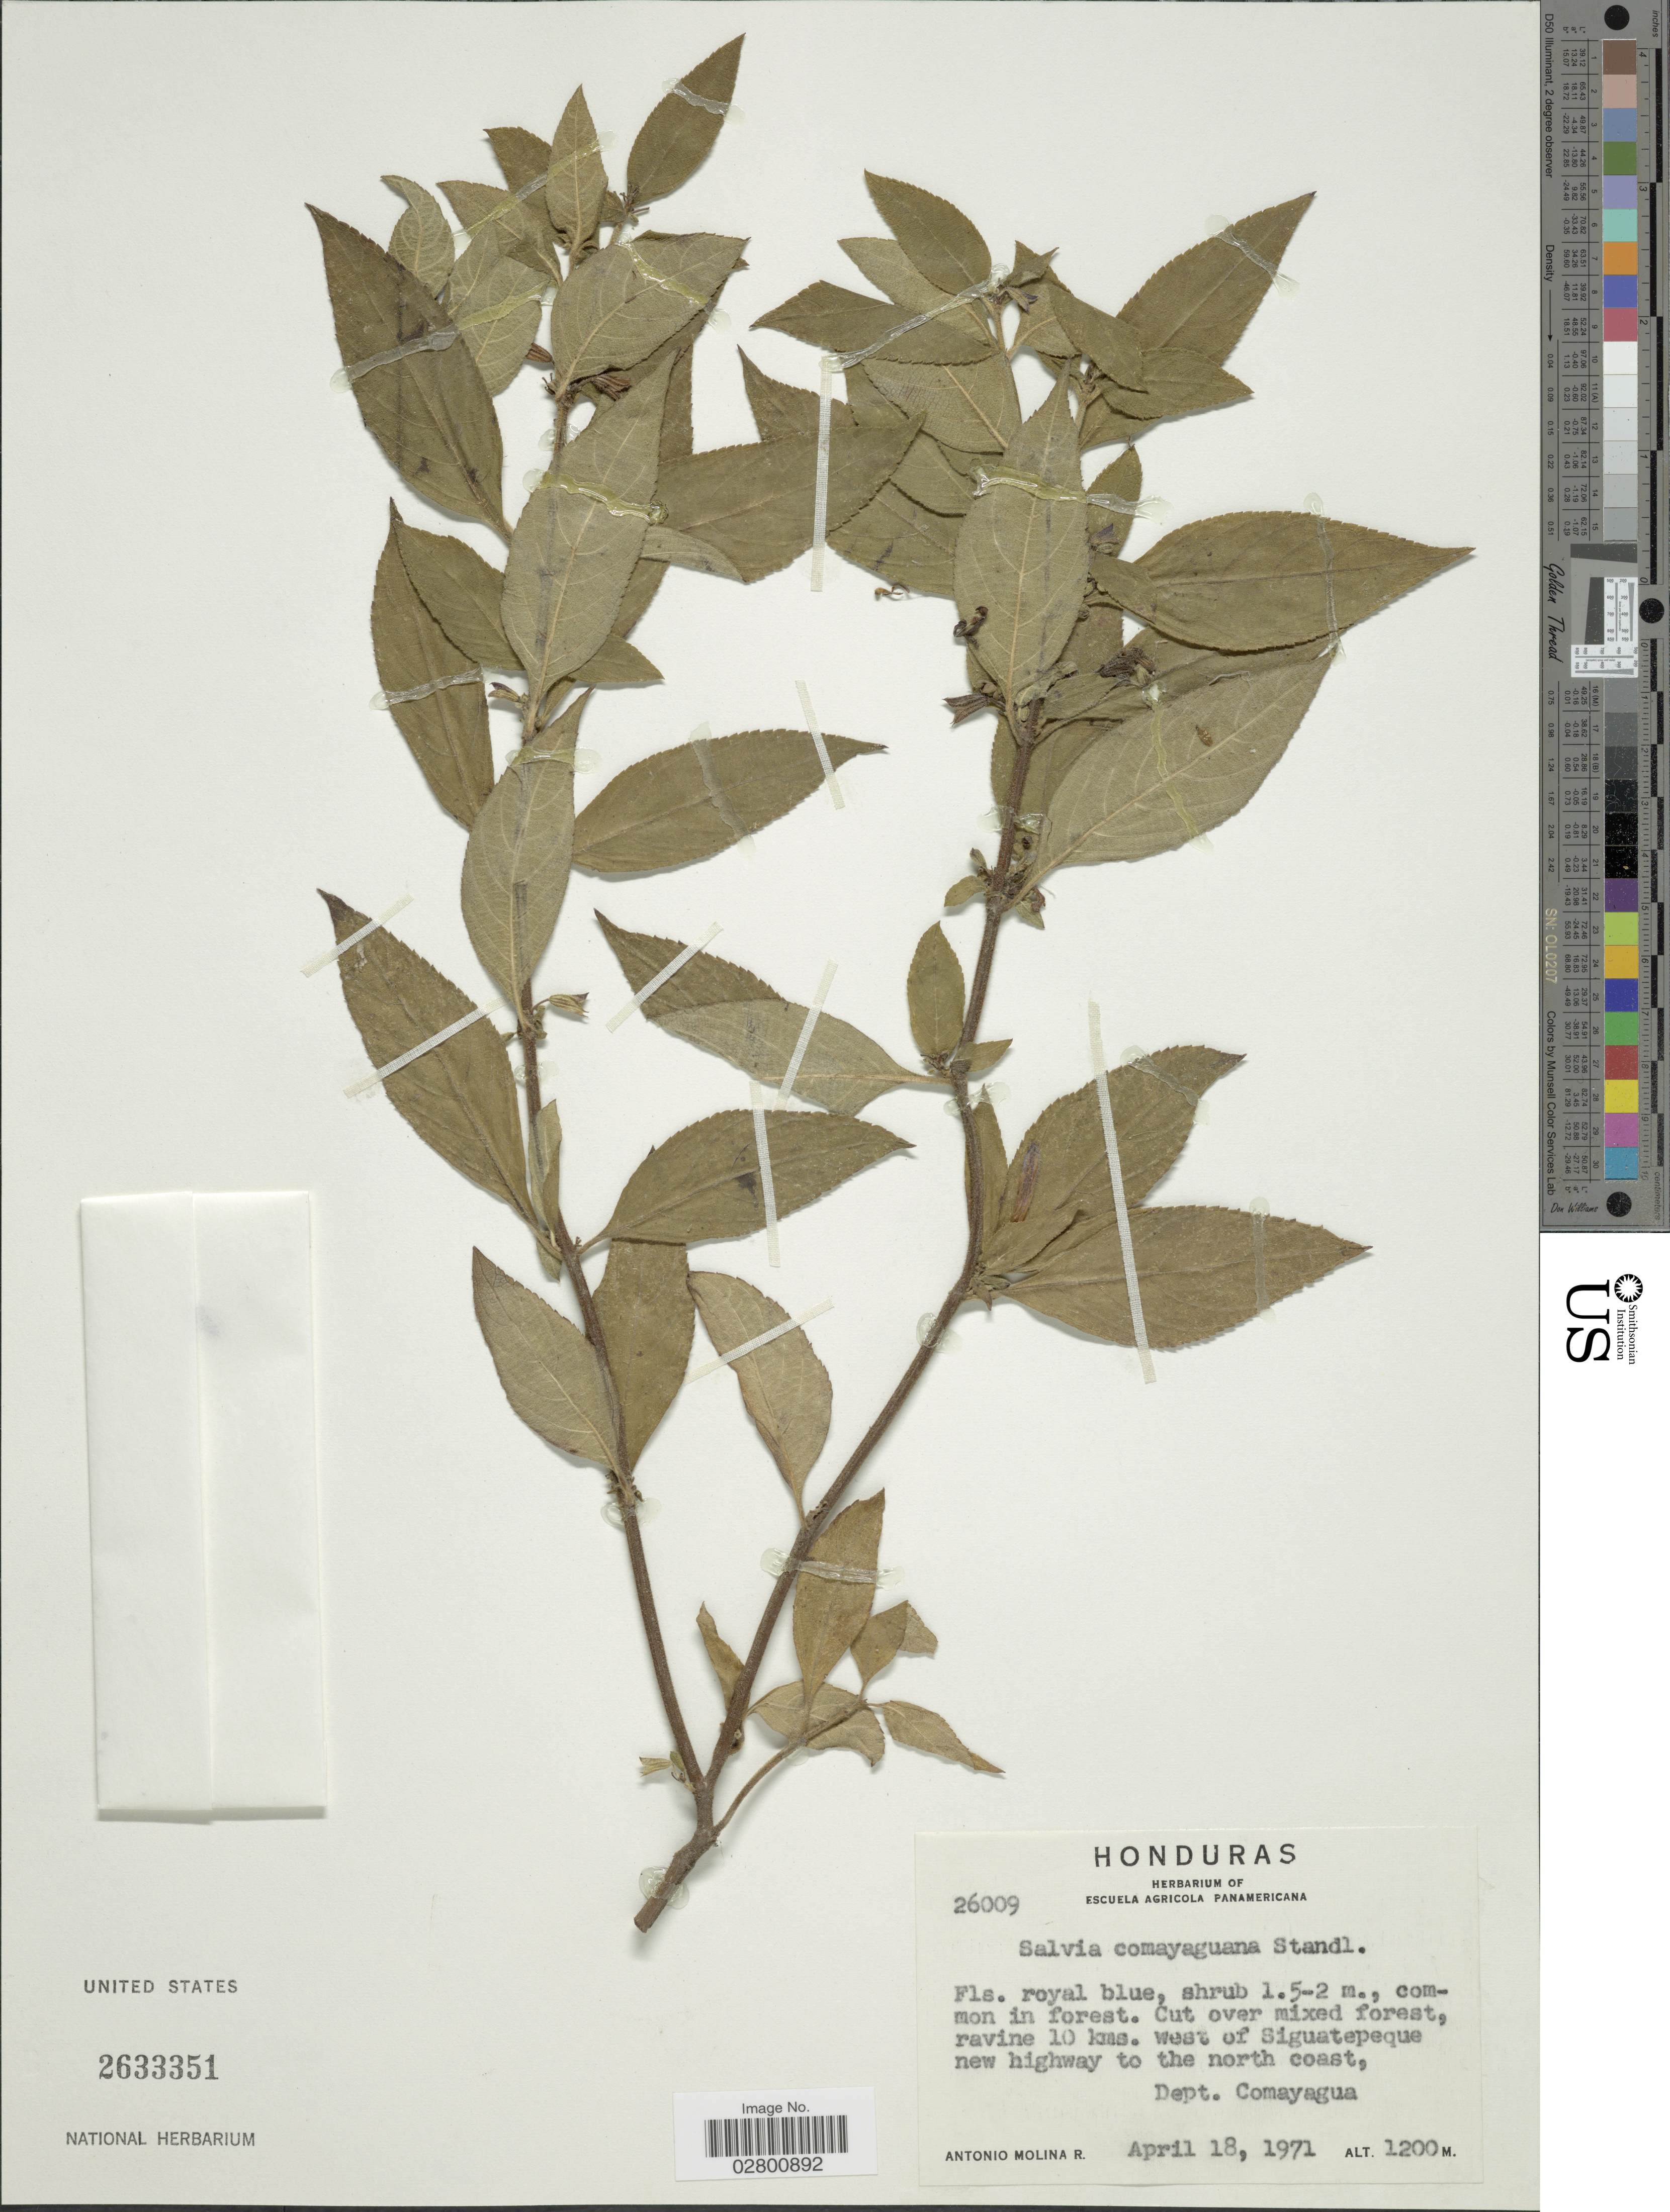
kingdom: Plantae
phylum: Tracheophyta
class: Magnoliopsida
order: Lamiales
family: Lamiaceae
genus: Salvia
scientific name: Salvia comayaguana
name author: Standl.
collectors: A. Molina R.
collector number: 26009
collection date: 1971-04-18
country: Honduras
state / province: Comayagua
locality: Cut over mixed forest, ravine 10 kms. west of Siguatepeque new highway to the north coast, Dept. Comayagua.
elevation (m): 1200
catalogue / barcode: US 2633351